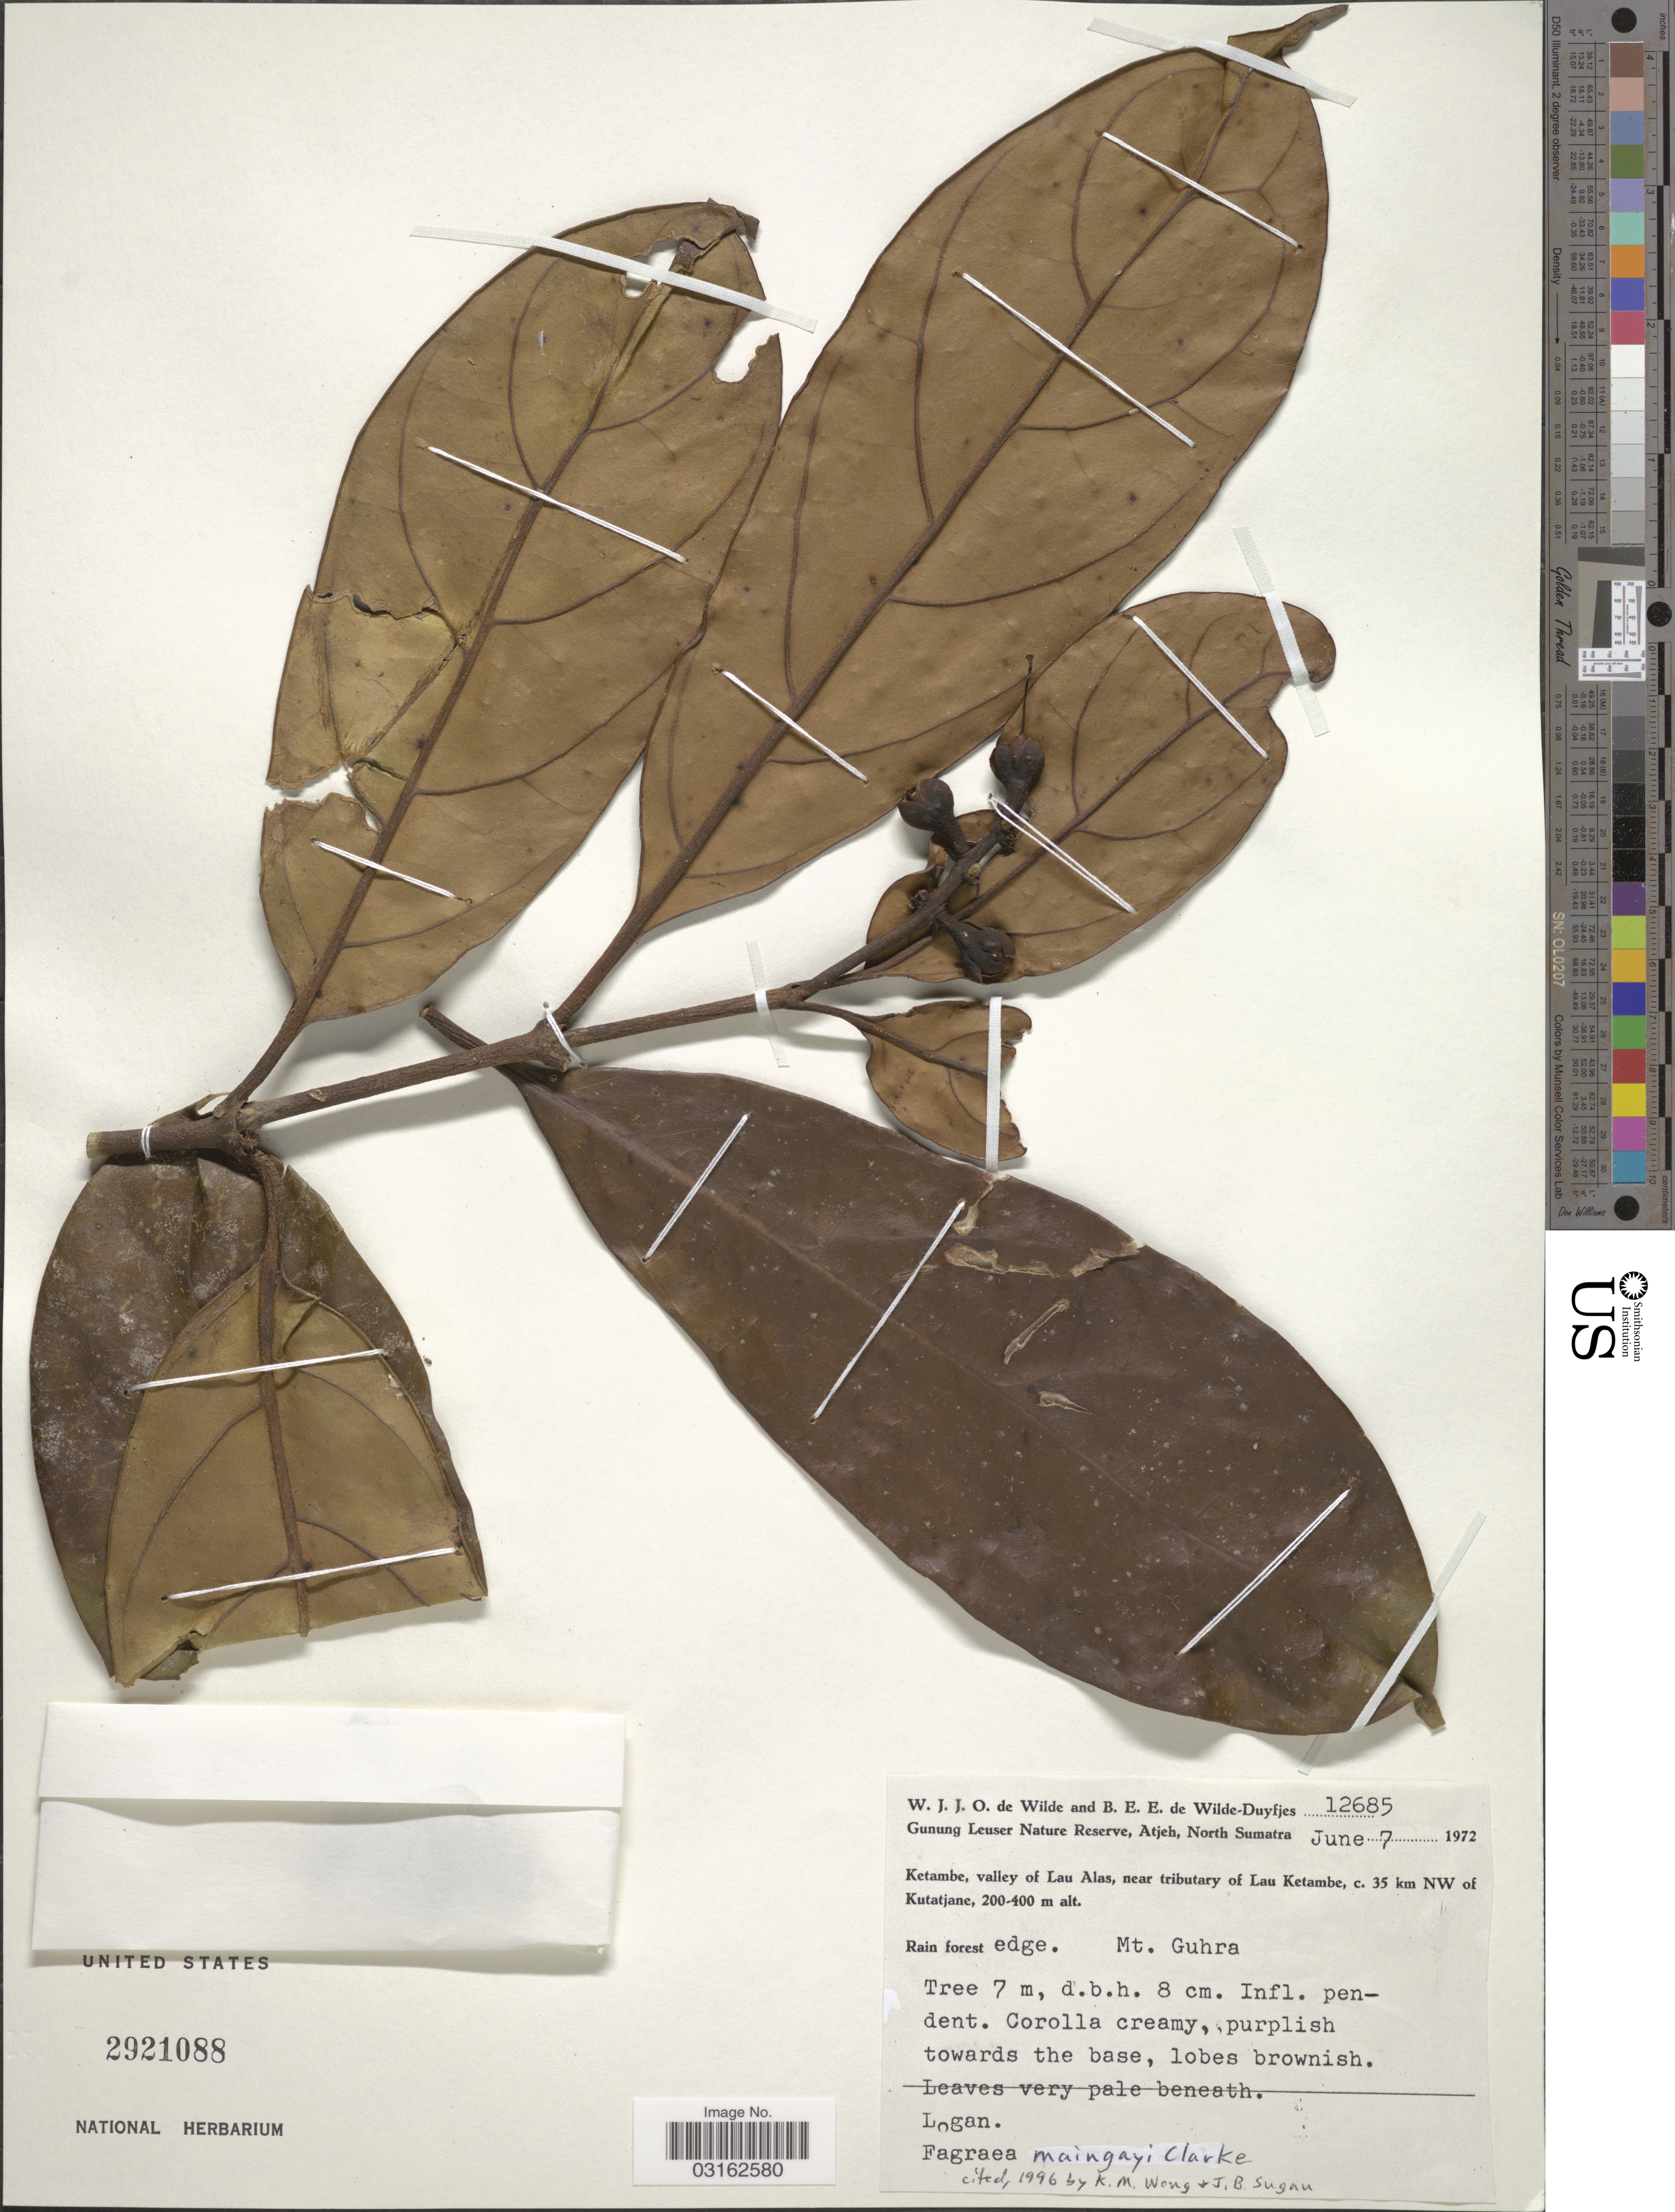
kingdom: Plantae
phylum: Tracheophyta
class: Magnoliopsida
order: Gentianales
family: Gentianaceae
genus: Fagraea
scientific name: Fagraea maingayi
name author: C.B. Clarke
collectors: W. J. de Wilde & B. E. de Wilde-Duyfjes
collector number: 12685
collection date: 1972-06-07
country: Indonesia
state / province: Sumatra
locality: Gunung Leuser Nature Reserve, Atjeh, North Sumatra. Ketambe, valley of Lau Alas, near tributary of Lau Ketambe, c. 35 km NW of Kutatjane. Mt. Guhra.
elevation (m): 200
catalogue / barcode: US 2921088